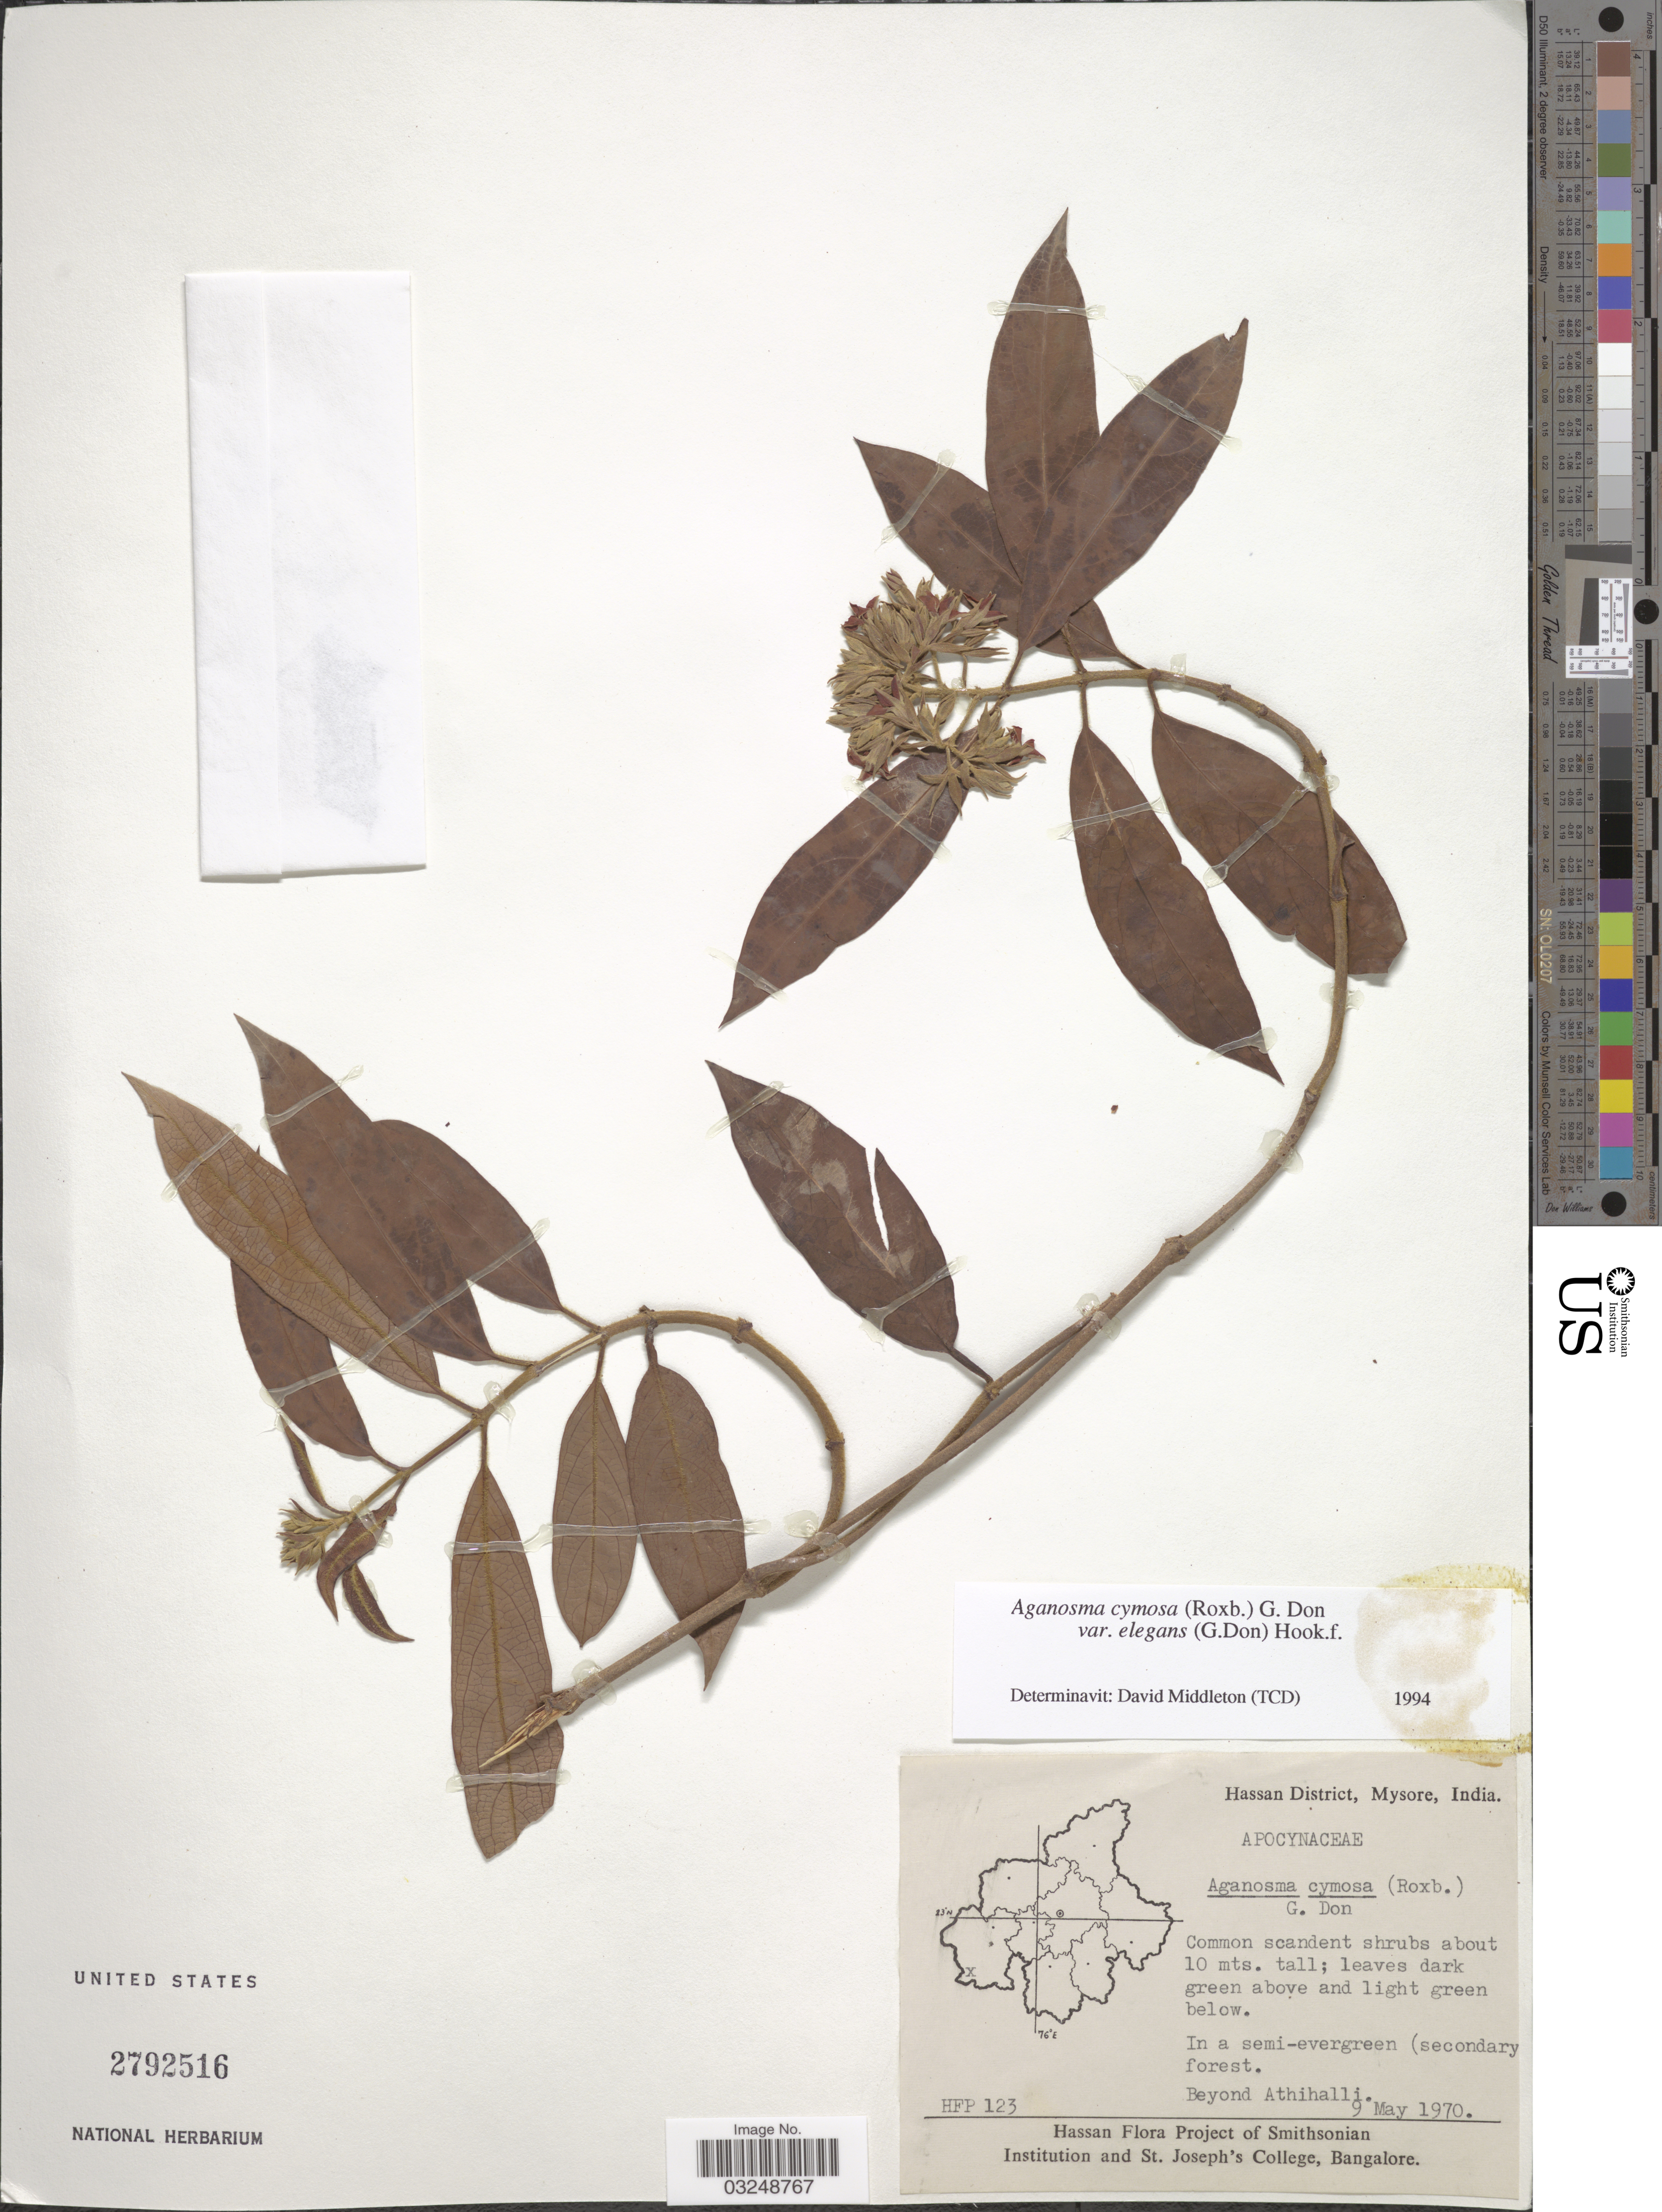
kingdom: Plantae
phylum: Tracheophyta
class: Magnoliopsida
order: Gentianales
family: Apocynaceae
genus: Aganosma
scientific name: Aganosma cymosa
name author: (Roxb.) G. Don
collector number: HFP 123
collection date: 1970-05-09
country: India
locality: Hassan District, Mysore, Beyond Athihalli.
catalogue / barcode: US 2792516